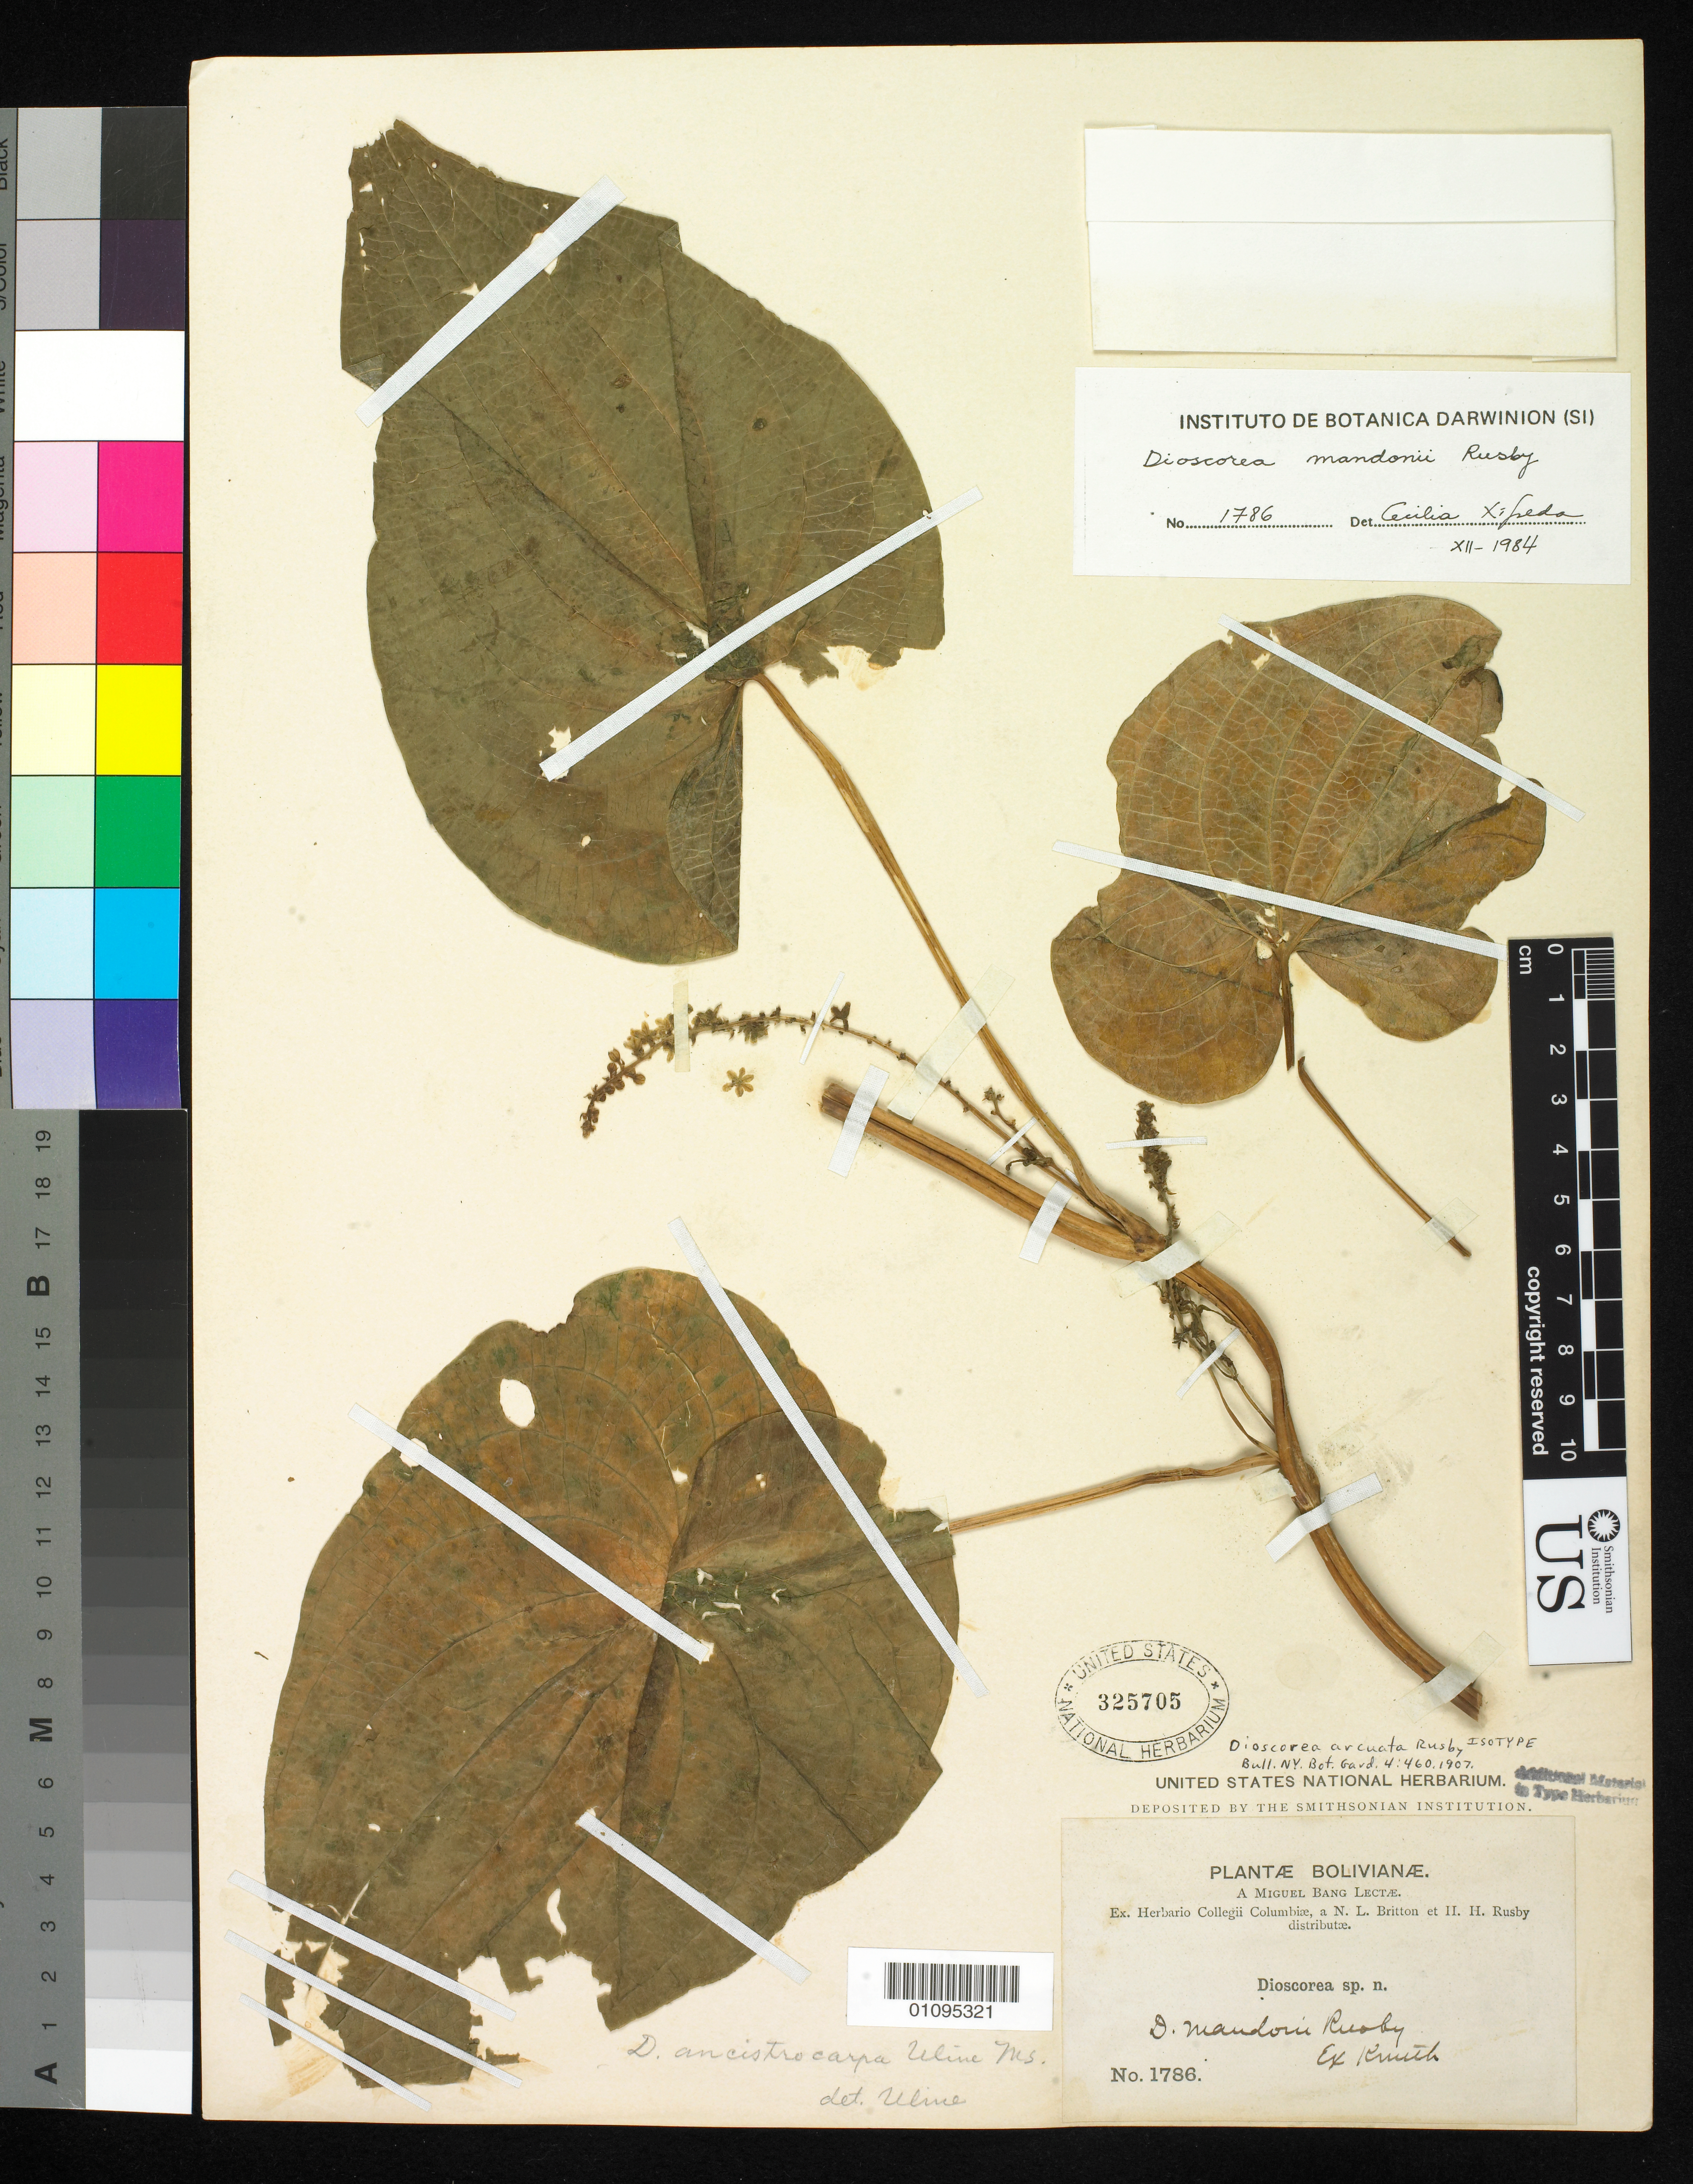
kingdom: Plantae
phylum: Tracheophyta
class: Liliopsida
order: Dioscoreales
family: Dioscoreaceae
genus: Dioscorea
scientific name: Dioscorea arcuata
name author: Rusby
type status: Isotype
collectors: M. Bang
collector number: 1786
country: Bolivia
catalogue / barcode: US 325705